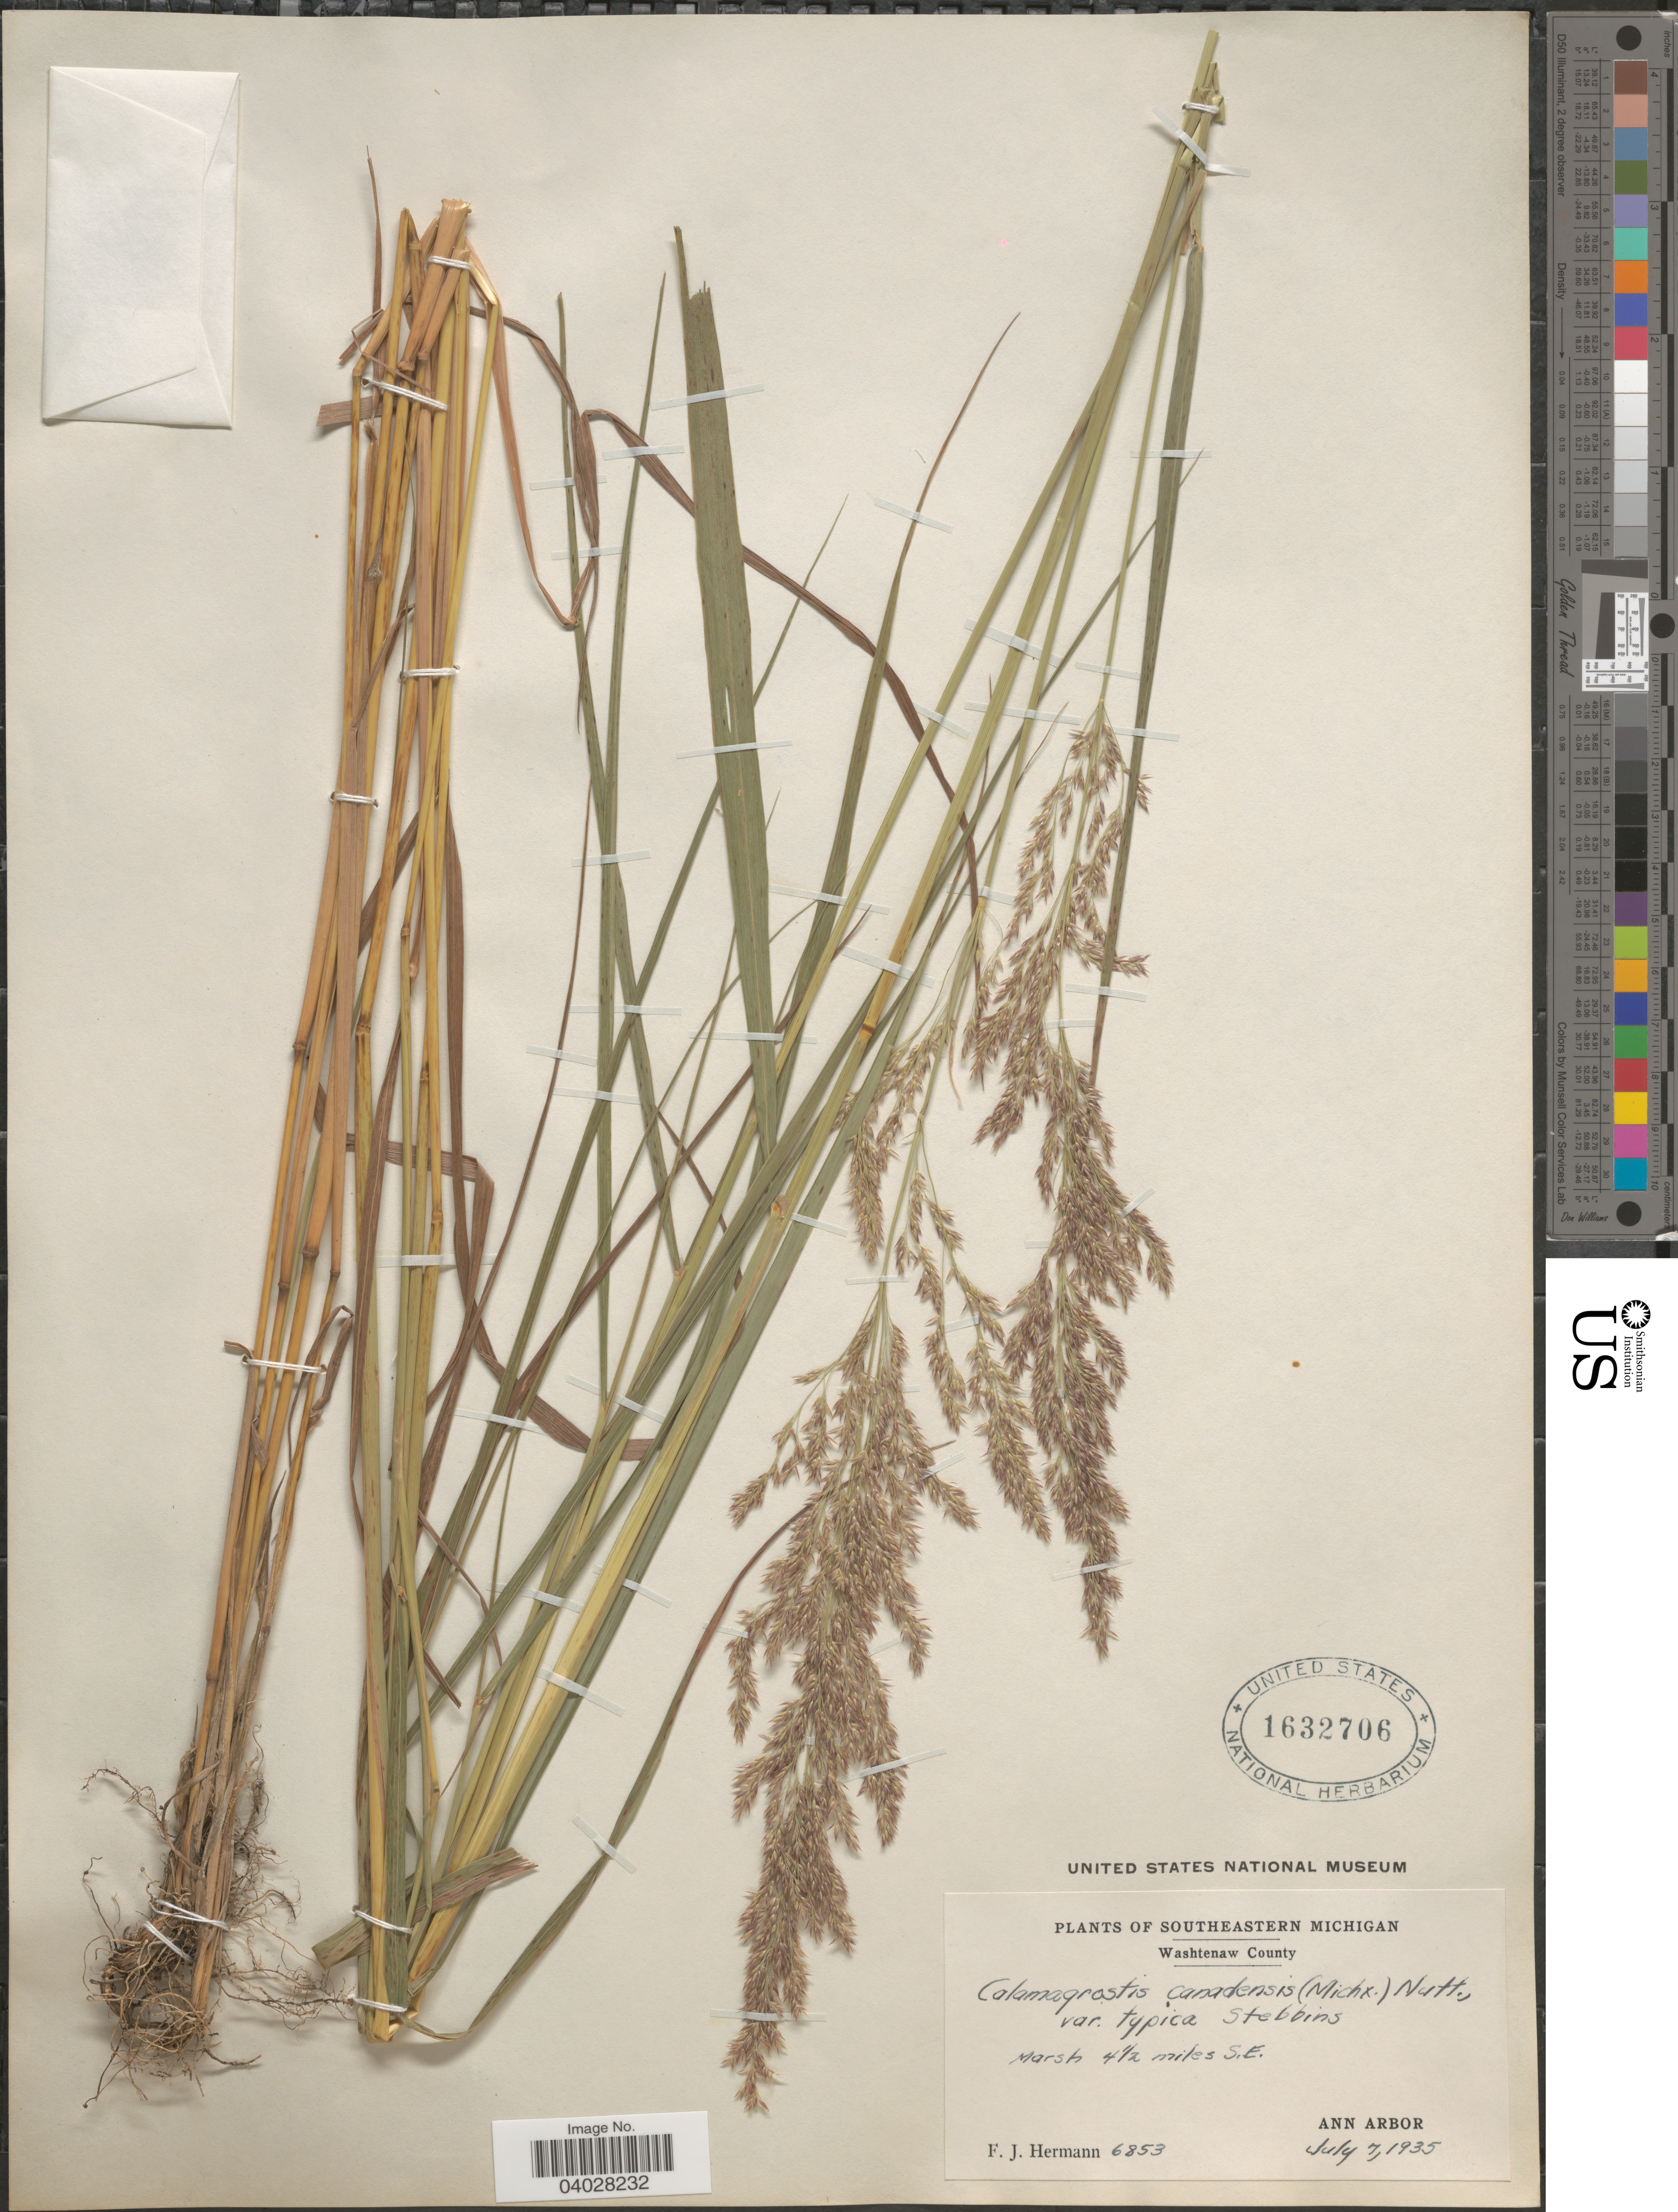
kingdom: Plantae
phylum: Tracheophyta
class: Liliopsida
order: Poales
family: Poaceae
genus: Calamagrostis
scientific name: Calamagrostis canadensis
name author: (Michx.) P. Beauv.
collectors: F. J. Hermann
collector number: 6853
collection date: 1935-07-07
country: United States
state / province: Michigan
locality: Southeastern Michigan. Washtenaw County. Marsh 4½ miles S.E. Ann Arbor.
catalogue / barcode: US 1632706